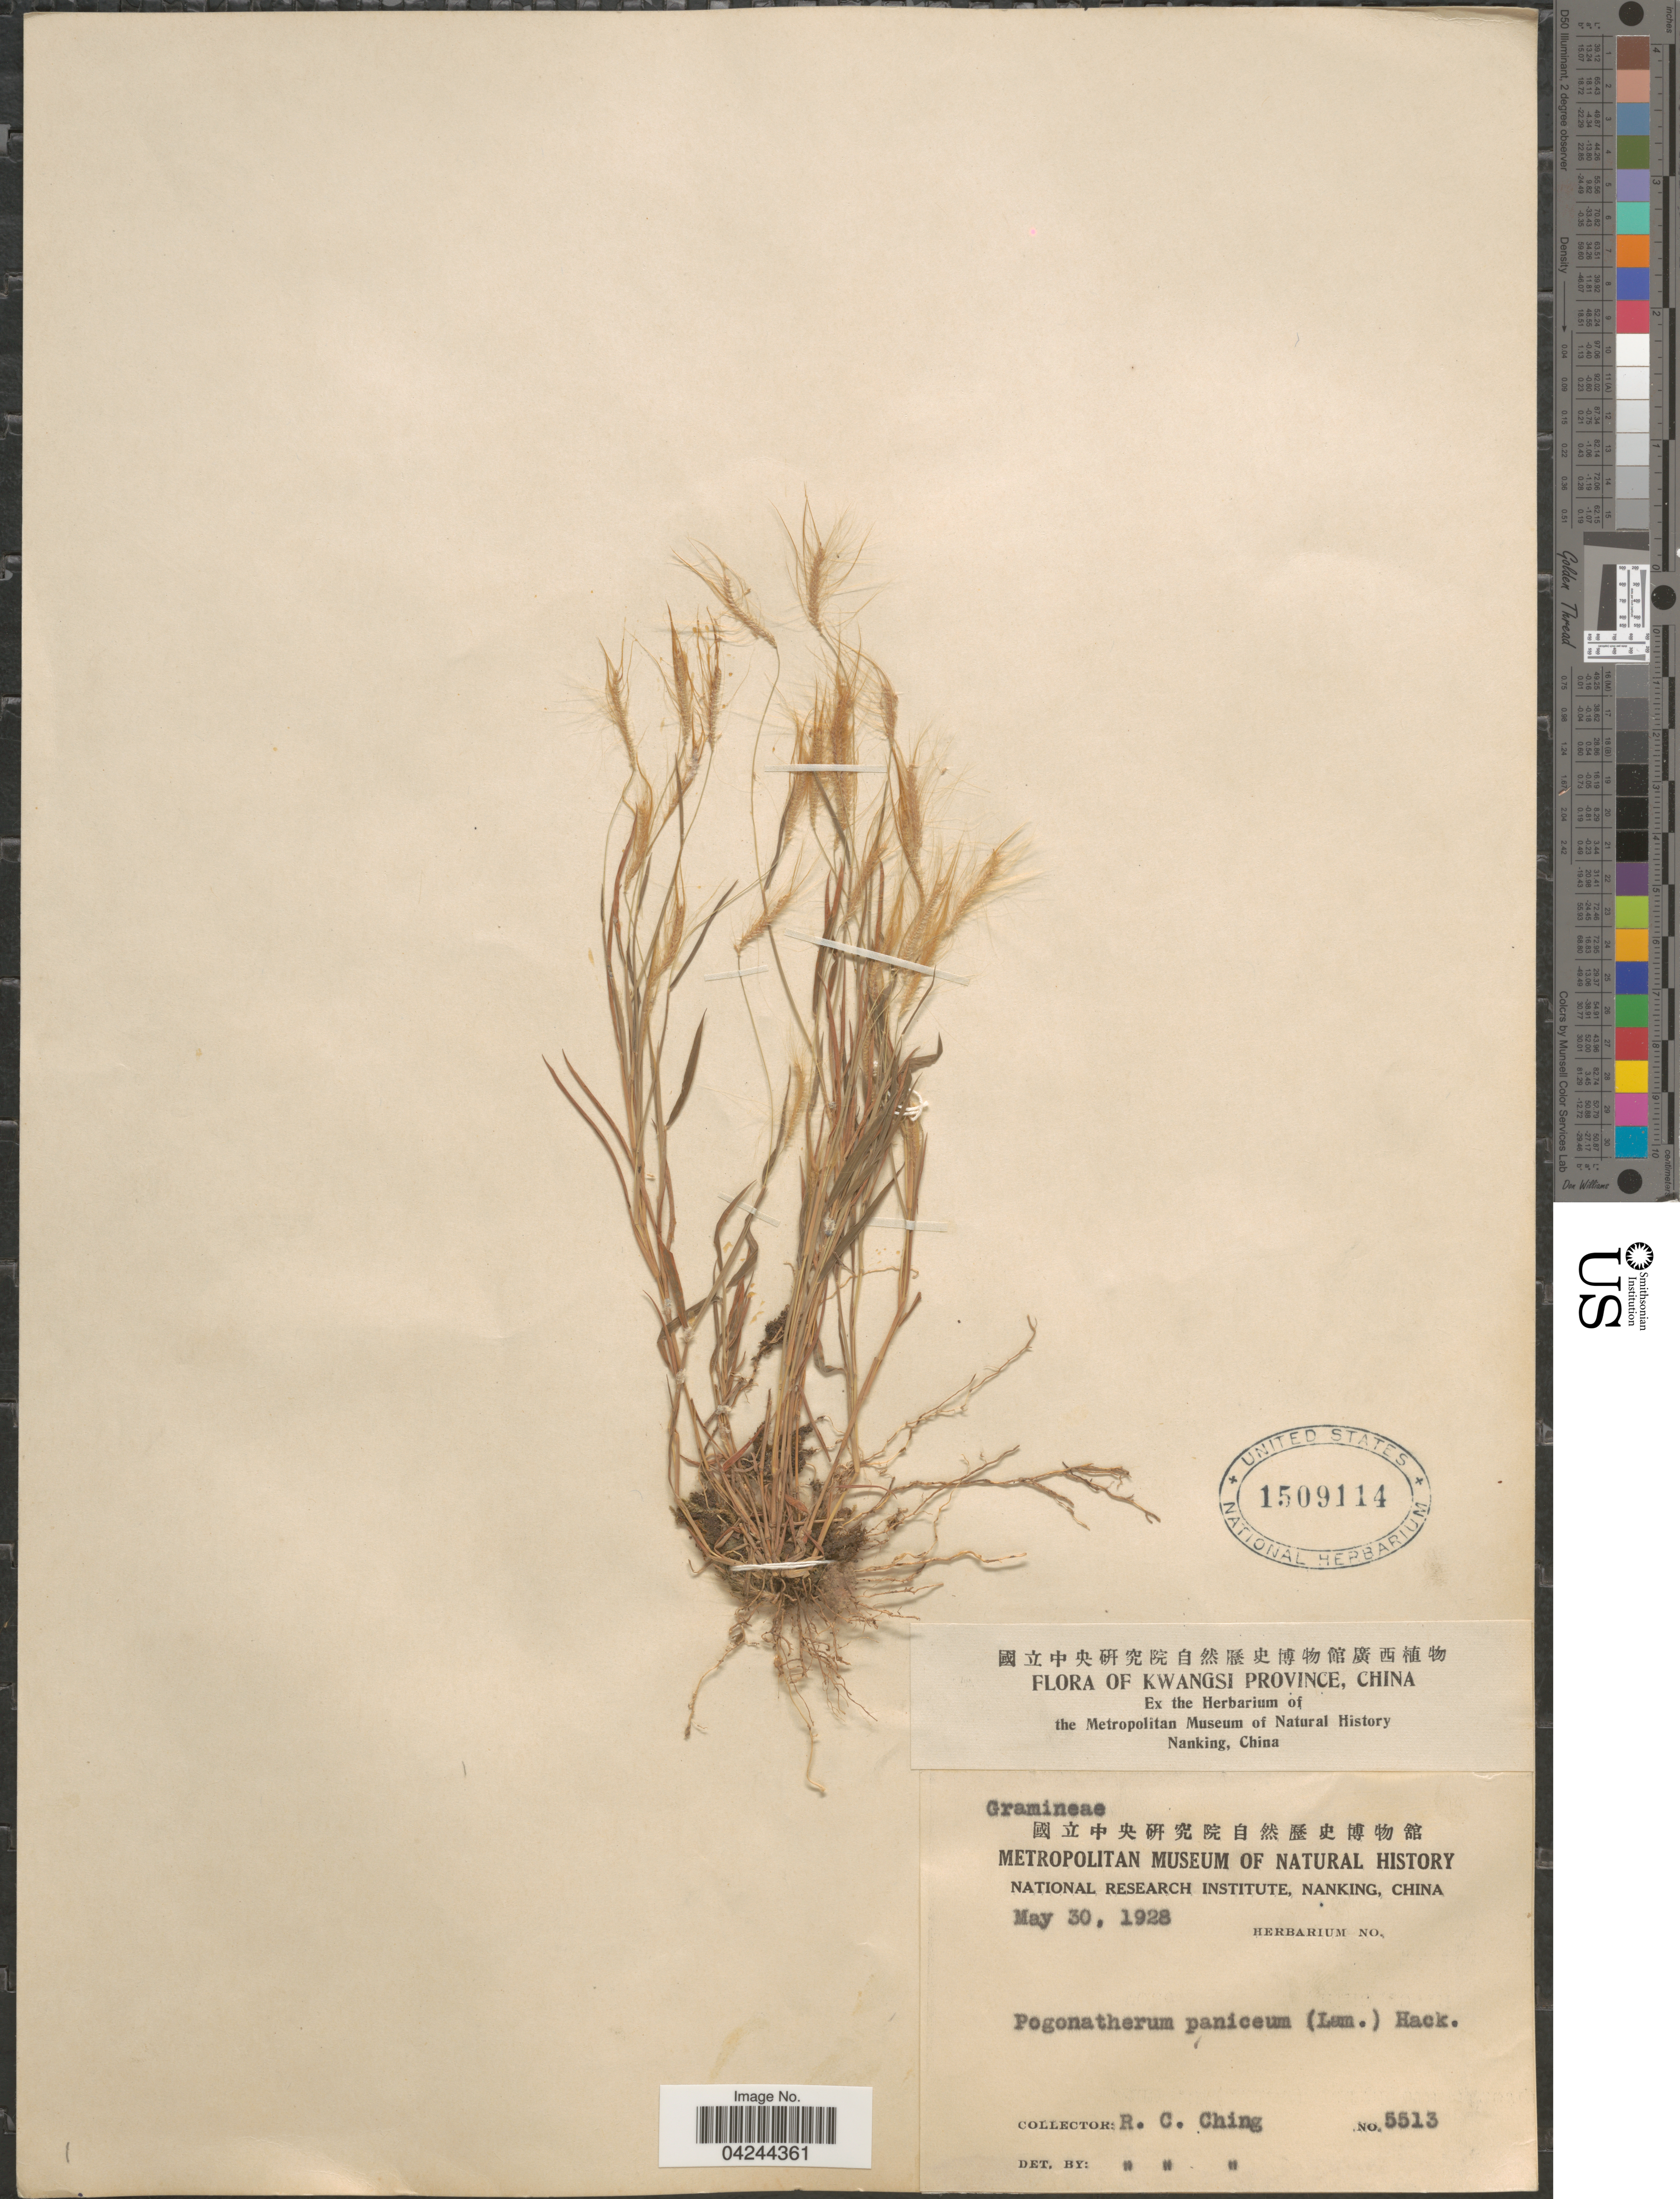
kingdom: Plantae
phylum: Tracheophyta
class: Liliopsida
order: Poales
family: Poaceae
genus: Pogonatherum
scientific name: Pogonatherum crinitum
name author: (Thunb.) Kunth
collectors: R. C. Ching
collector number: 5513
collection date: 1928-05-30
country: China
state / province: Guangxi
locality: Kwangsi Province.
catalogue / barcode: US 1509114